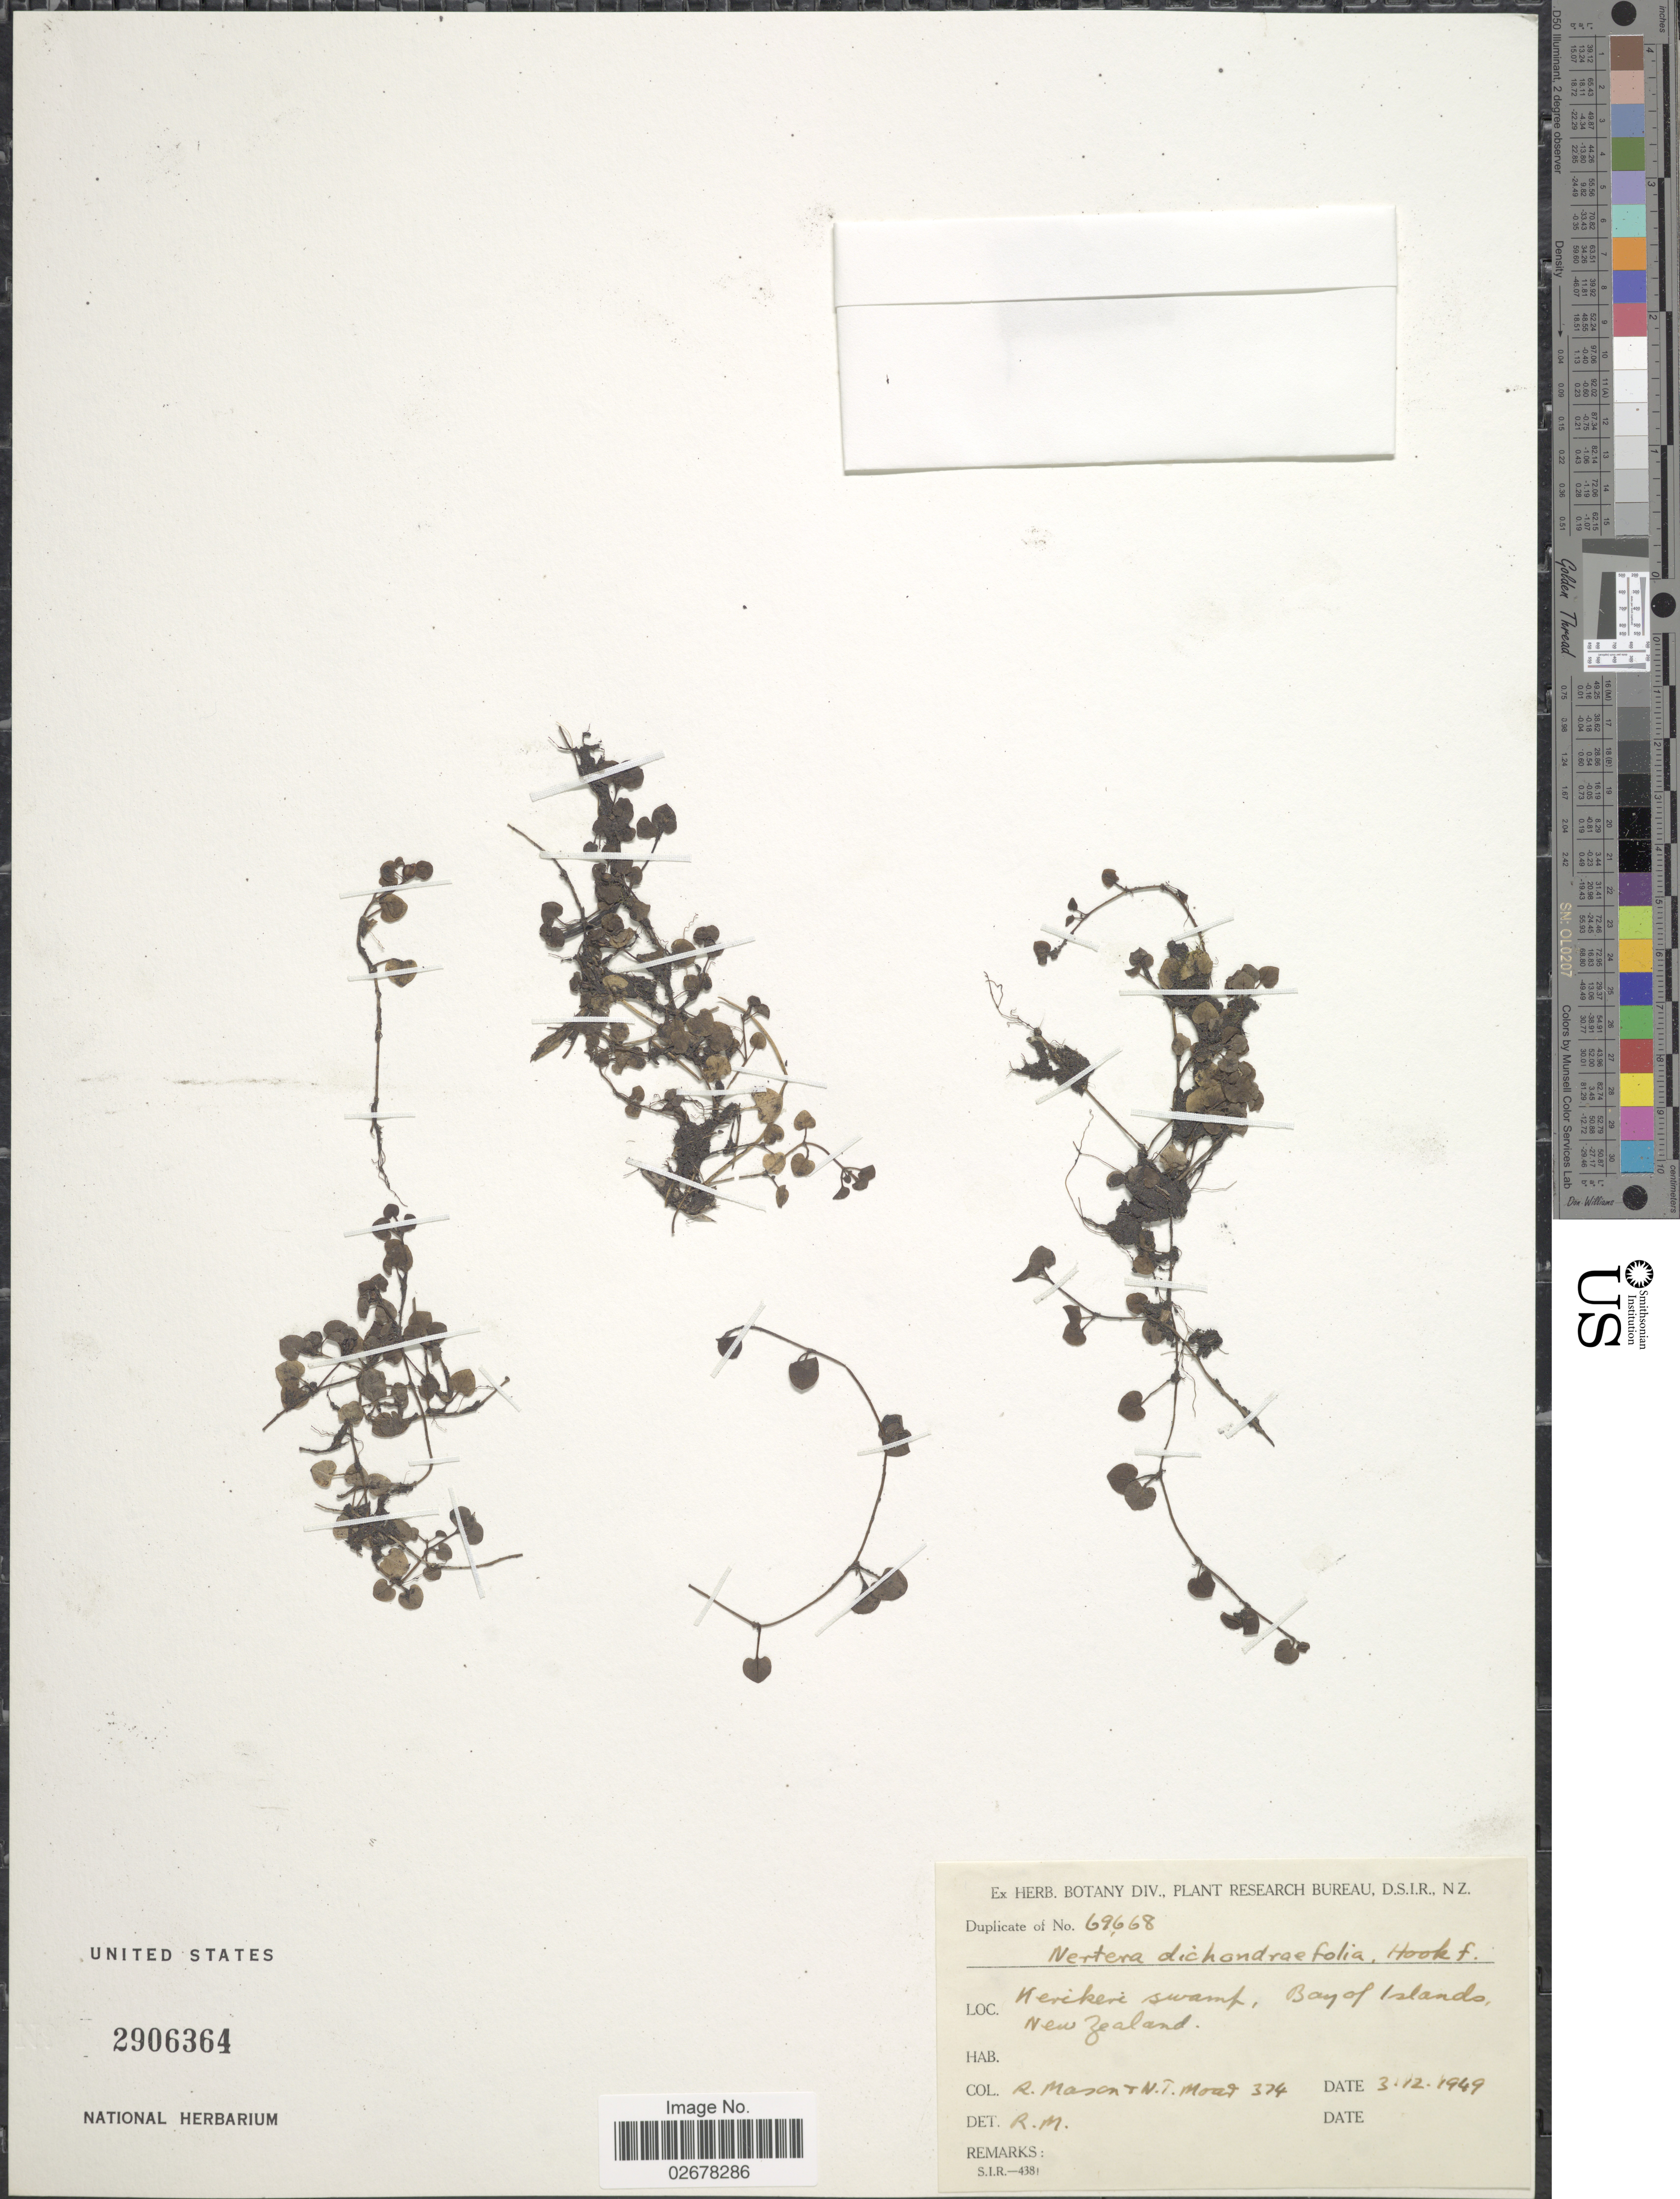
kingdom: Plantae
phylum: Tracheophyta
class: Magnoliopsida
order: Gentianales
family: Rubiaceae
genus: Nertera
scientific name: Nertera dichondrifolia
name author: Hook. f.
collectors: R. Mason & N. Moad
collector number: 374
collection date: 1949-12-03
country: New Zealand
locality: Kerikeri swamp, Bay of Islands.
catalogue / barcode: US 2906364